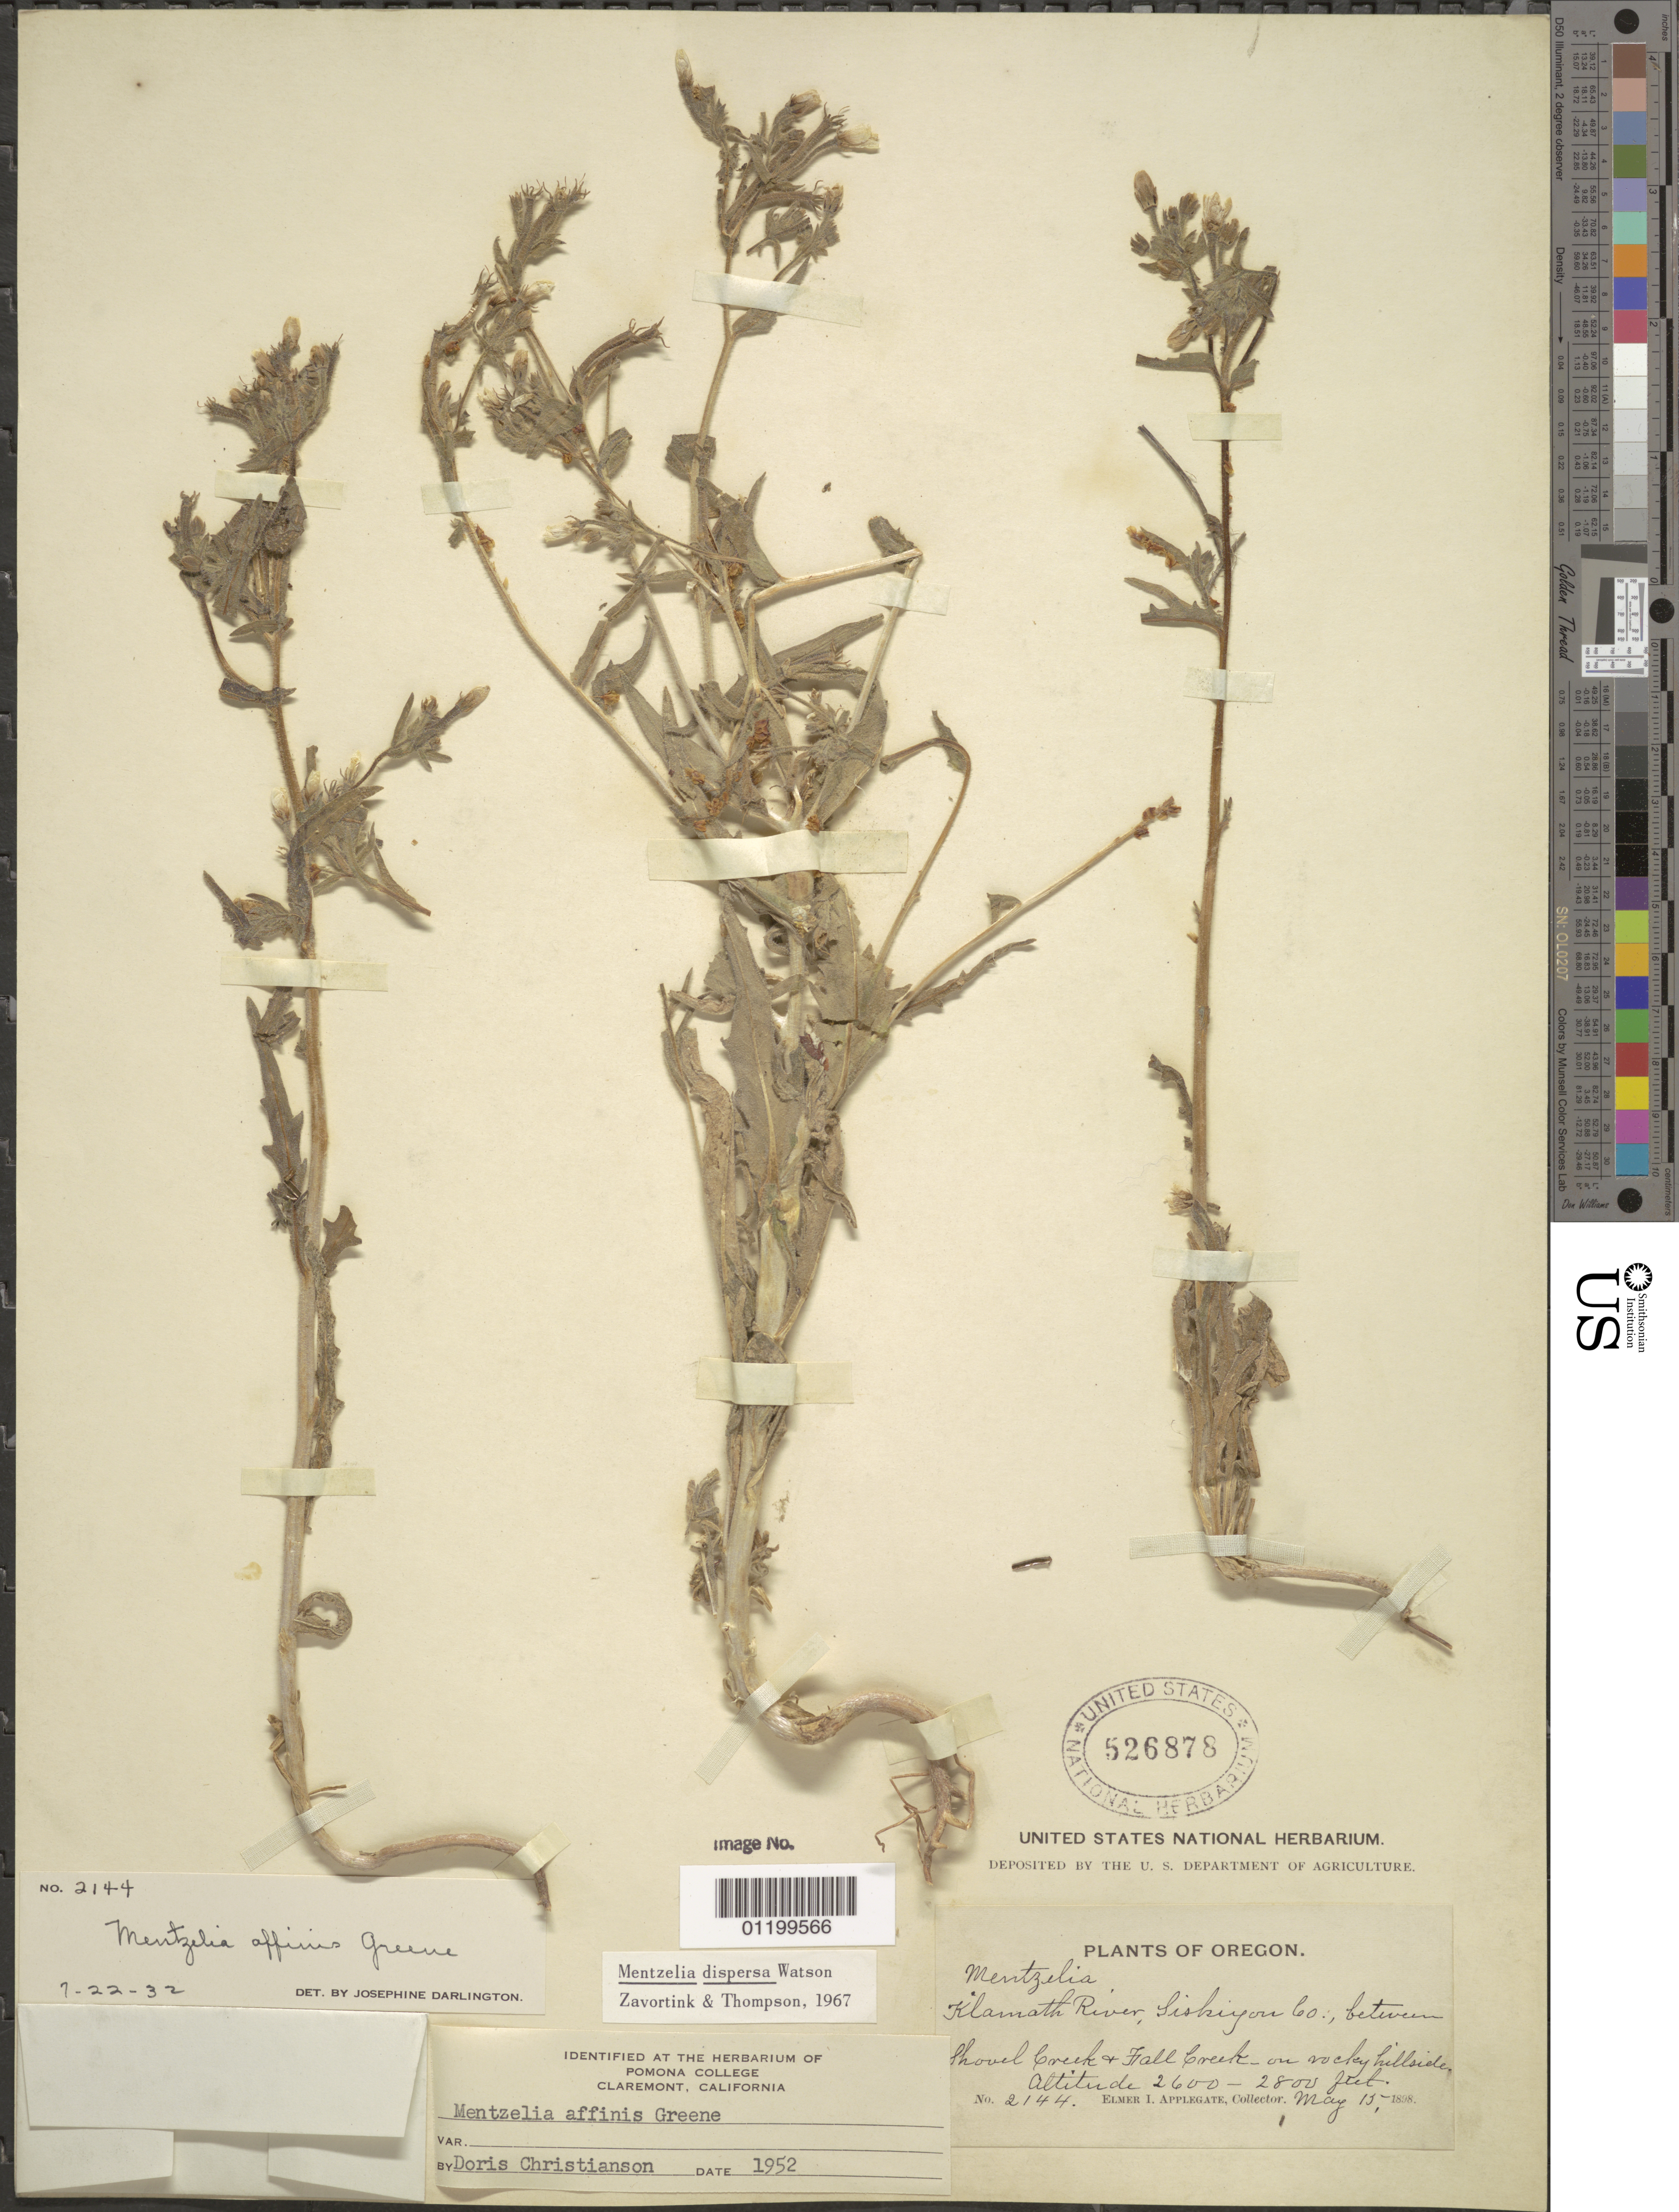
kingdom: Plantae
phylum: Tracheophyta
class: Magnoliopsida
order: Cornales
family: Loasaceae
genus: Mentzelia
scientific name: Mentzelia dispersa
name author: S. Watson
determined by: Christianson, D.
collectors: E. I. Applegate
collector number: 2144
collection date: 1898-05-15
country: United States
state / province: Oregon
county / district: Siskiyou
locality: Klamath River, between Shovel Creek and Fall Creek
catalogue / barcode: US 526878